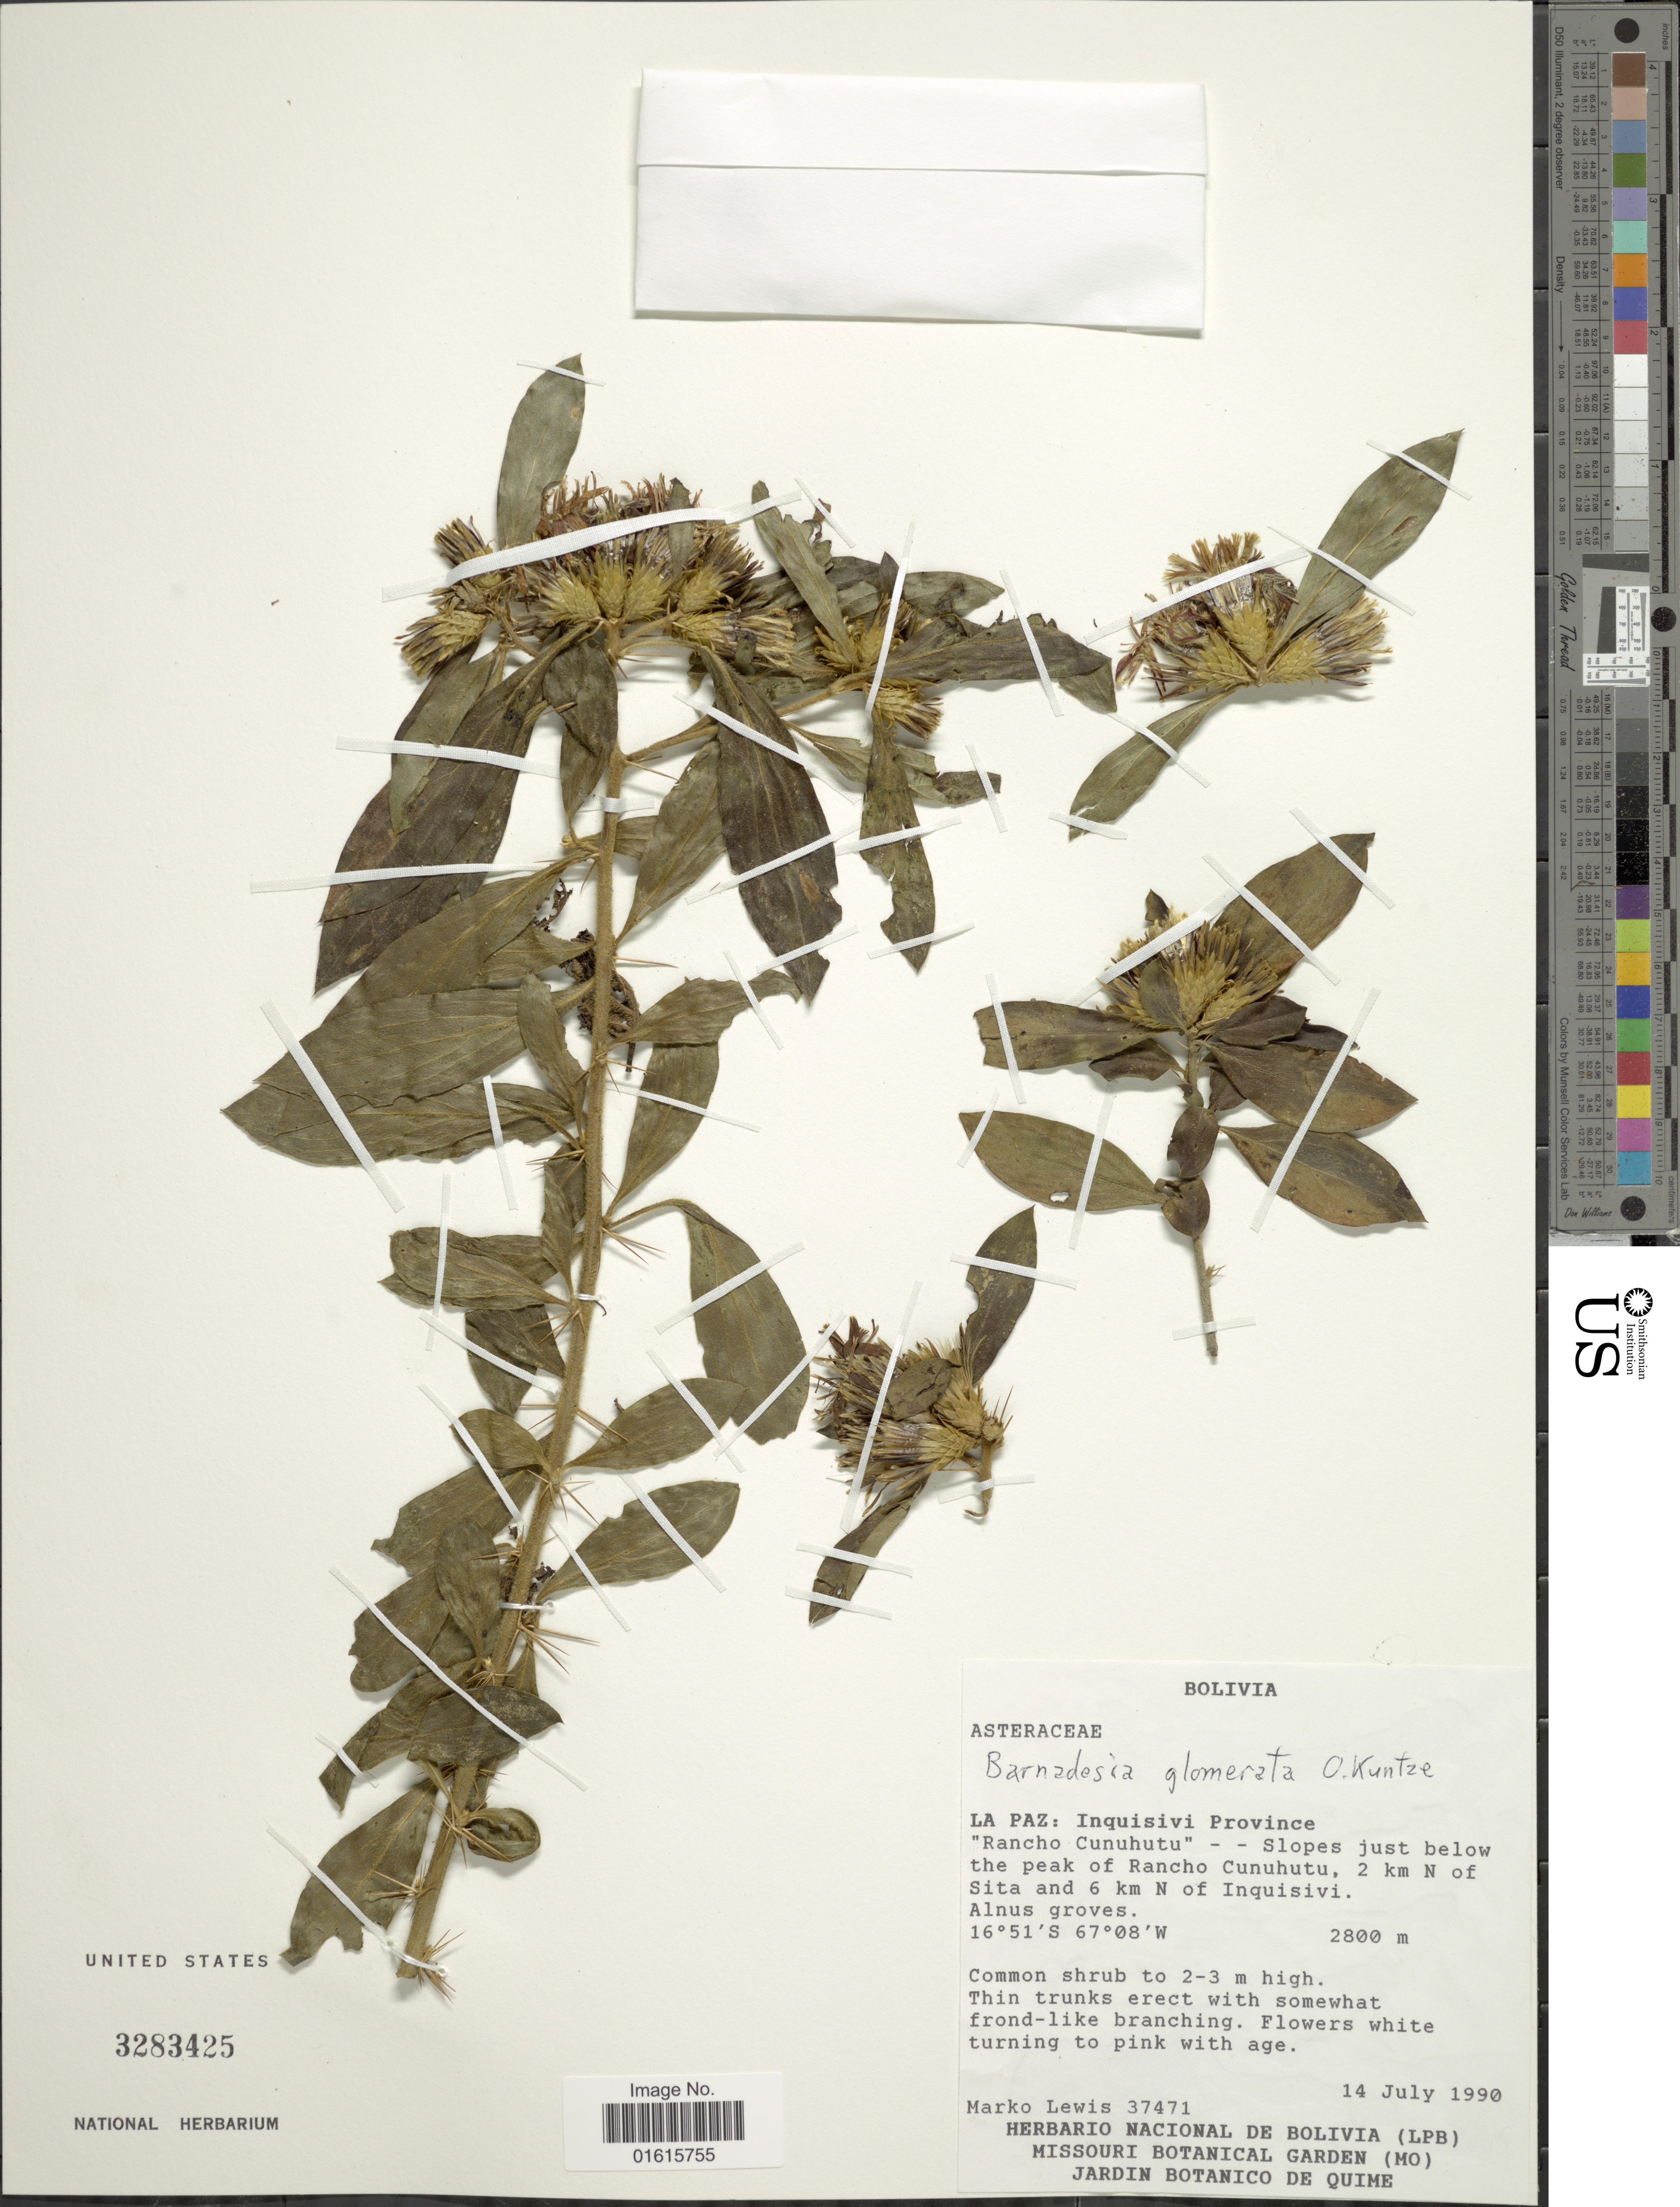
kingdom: Plantae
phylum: Tracheophyta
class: Magnoliopsida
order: Asterales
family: Asteraceae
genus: Barnadesia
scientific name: Barnadesia glomerata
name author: Kuntze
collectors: M. A. Lewis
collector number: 37471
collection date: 1990-07-14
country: Bolivia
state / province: La Paz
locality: Inquisivi Province, " Rancho Cunuhutu" Slopes just below the peak of Rancho Cunuhutu, 2 km N of Sita and 6 km N of Inquisivi, Alnus groves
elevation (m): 2800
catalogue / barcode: US 3283425